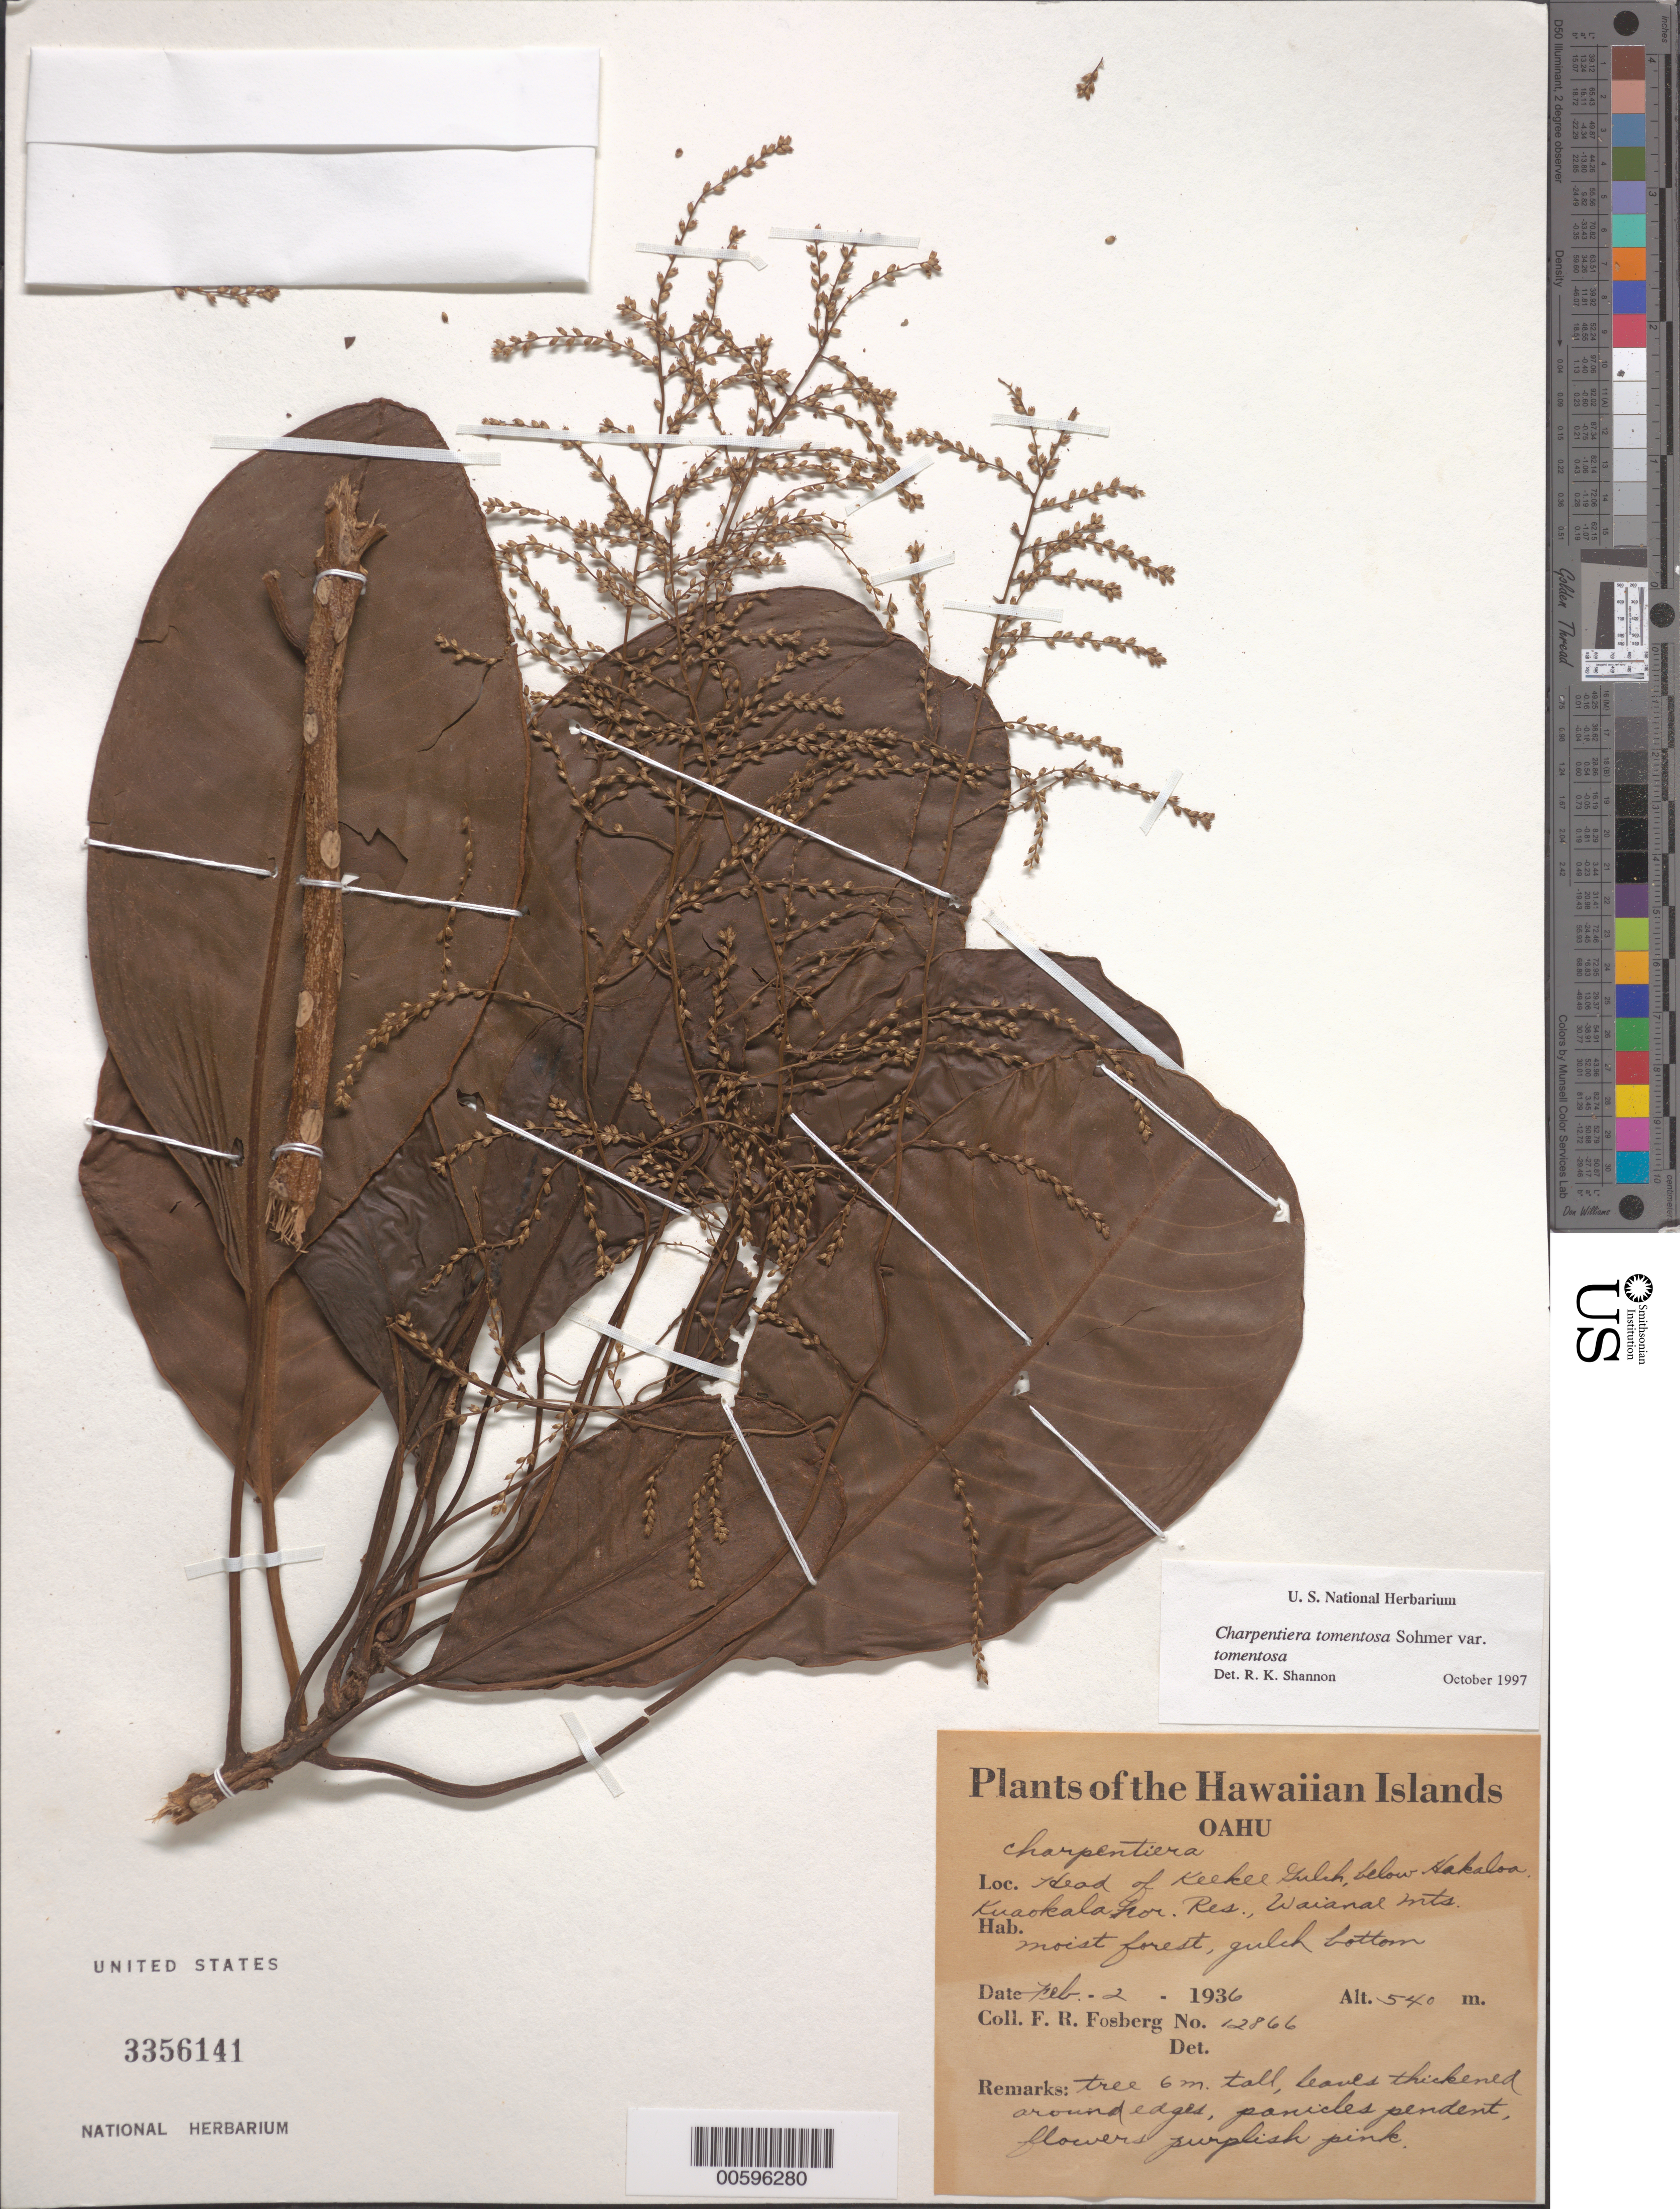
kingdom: Plantae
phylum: Tracheophyta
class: Magnoliopsida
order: Caryophyllales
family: Amaranthaceae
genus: Charpentiera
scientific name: Charpentiera tomentosa var. tomentosa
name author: Sohmer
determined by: Shannon, R. K., (UNITED STATES)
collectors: F. R. Fosberg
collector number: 12866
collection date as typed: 2 Feb 1936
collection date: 1936-02-02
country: United States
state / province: Hawaii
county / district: Honolulu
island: Oahu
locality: Head of Keekee Gulch, below Hakaloa Kuaokala For Res, Waianae Mts.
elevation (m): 540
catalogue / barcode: US 3356141